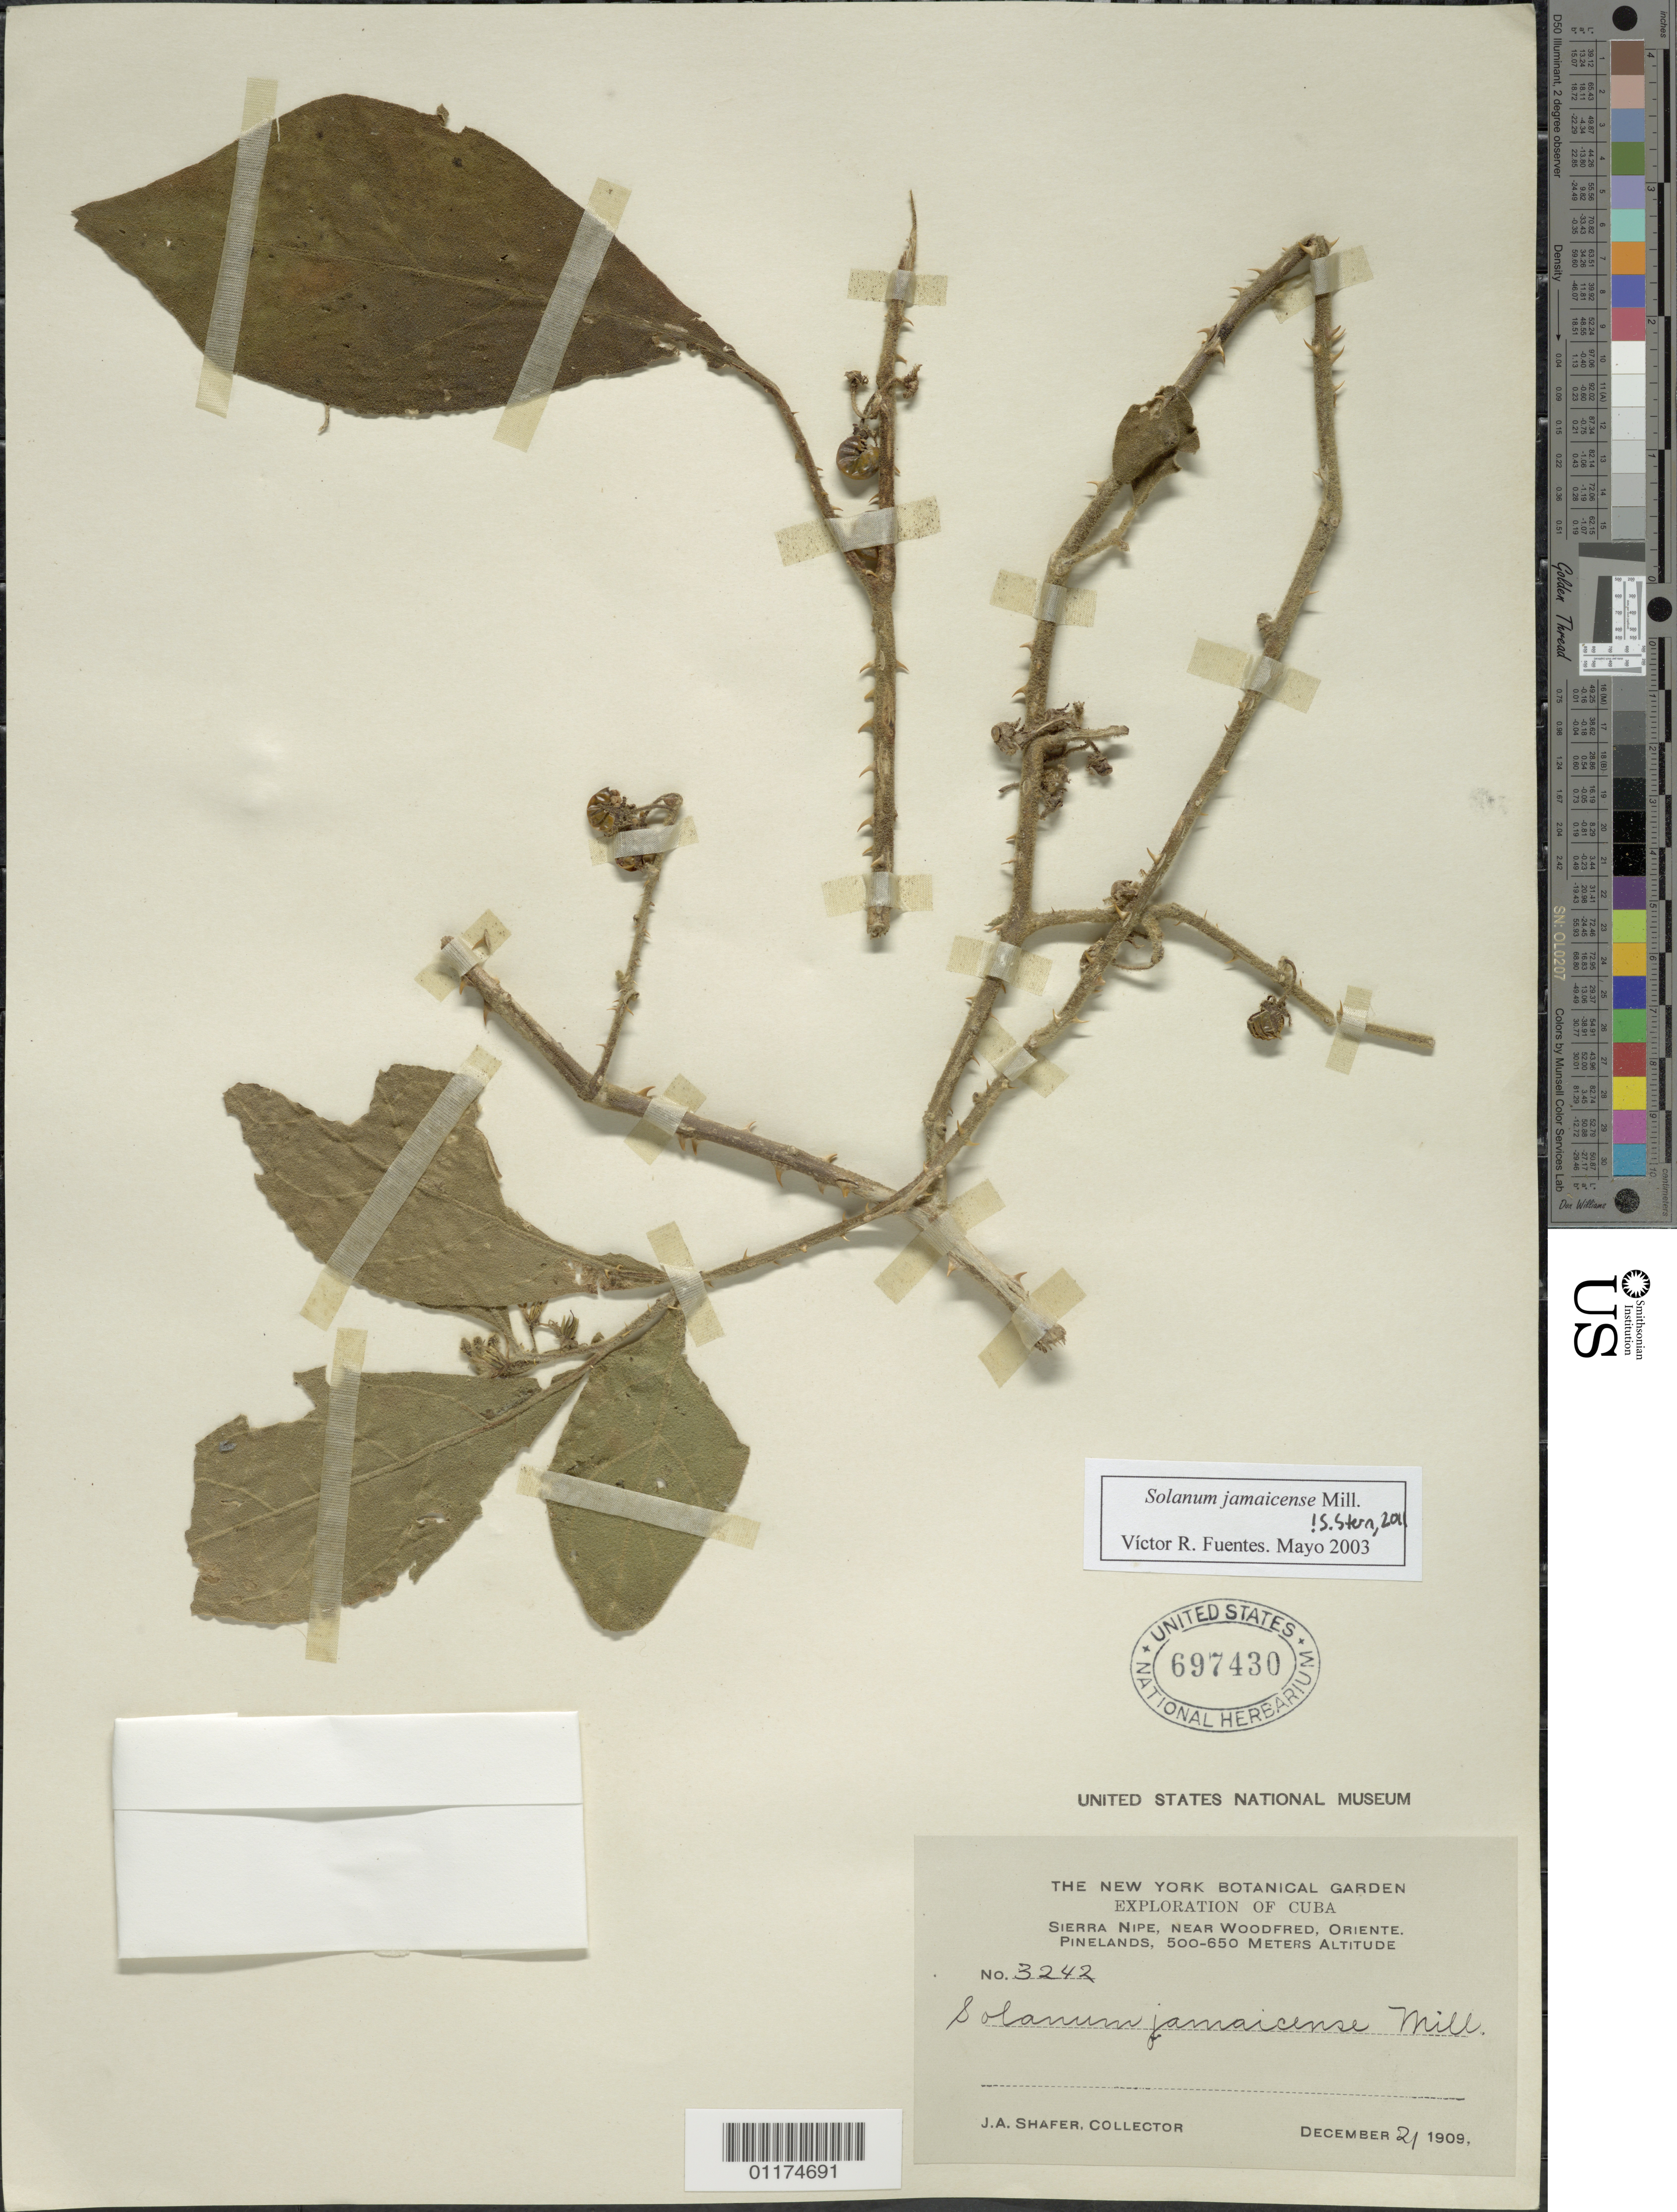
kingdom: Plantae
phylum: Tracheophyta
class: Magnoliopsida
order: Solanales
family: Solanaceae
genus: Solanum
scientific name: Solanum jamaicense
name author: Mill.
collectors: J. A. Shafer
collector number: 3242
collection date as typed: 21 Dec 1909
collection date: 1909-12-21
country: Cuba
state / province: Oriente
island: Cuba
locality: Sierra Nipe, near Woodfred, pinelands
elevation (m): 500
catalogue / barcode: US 697430